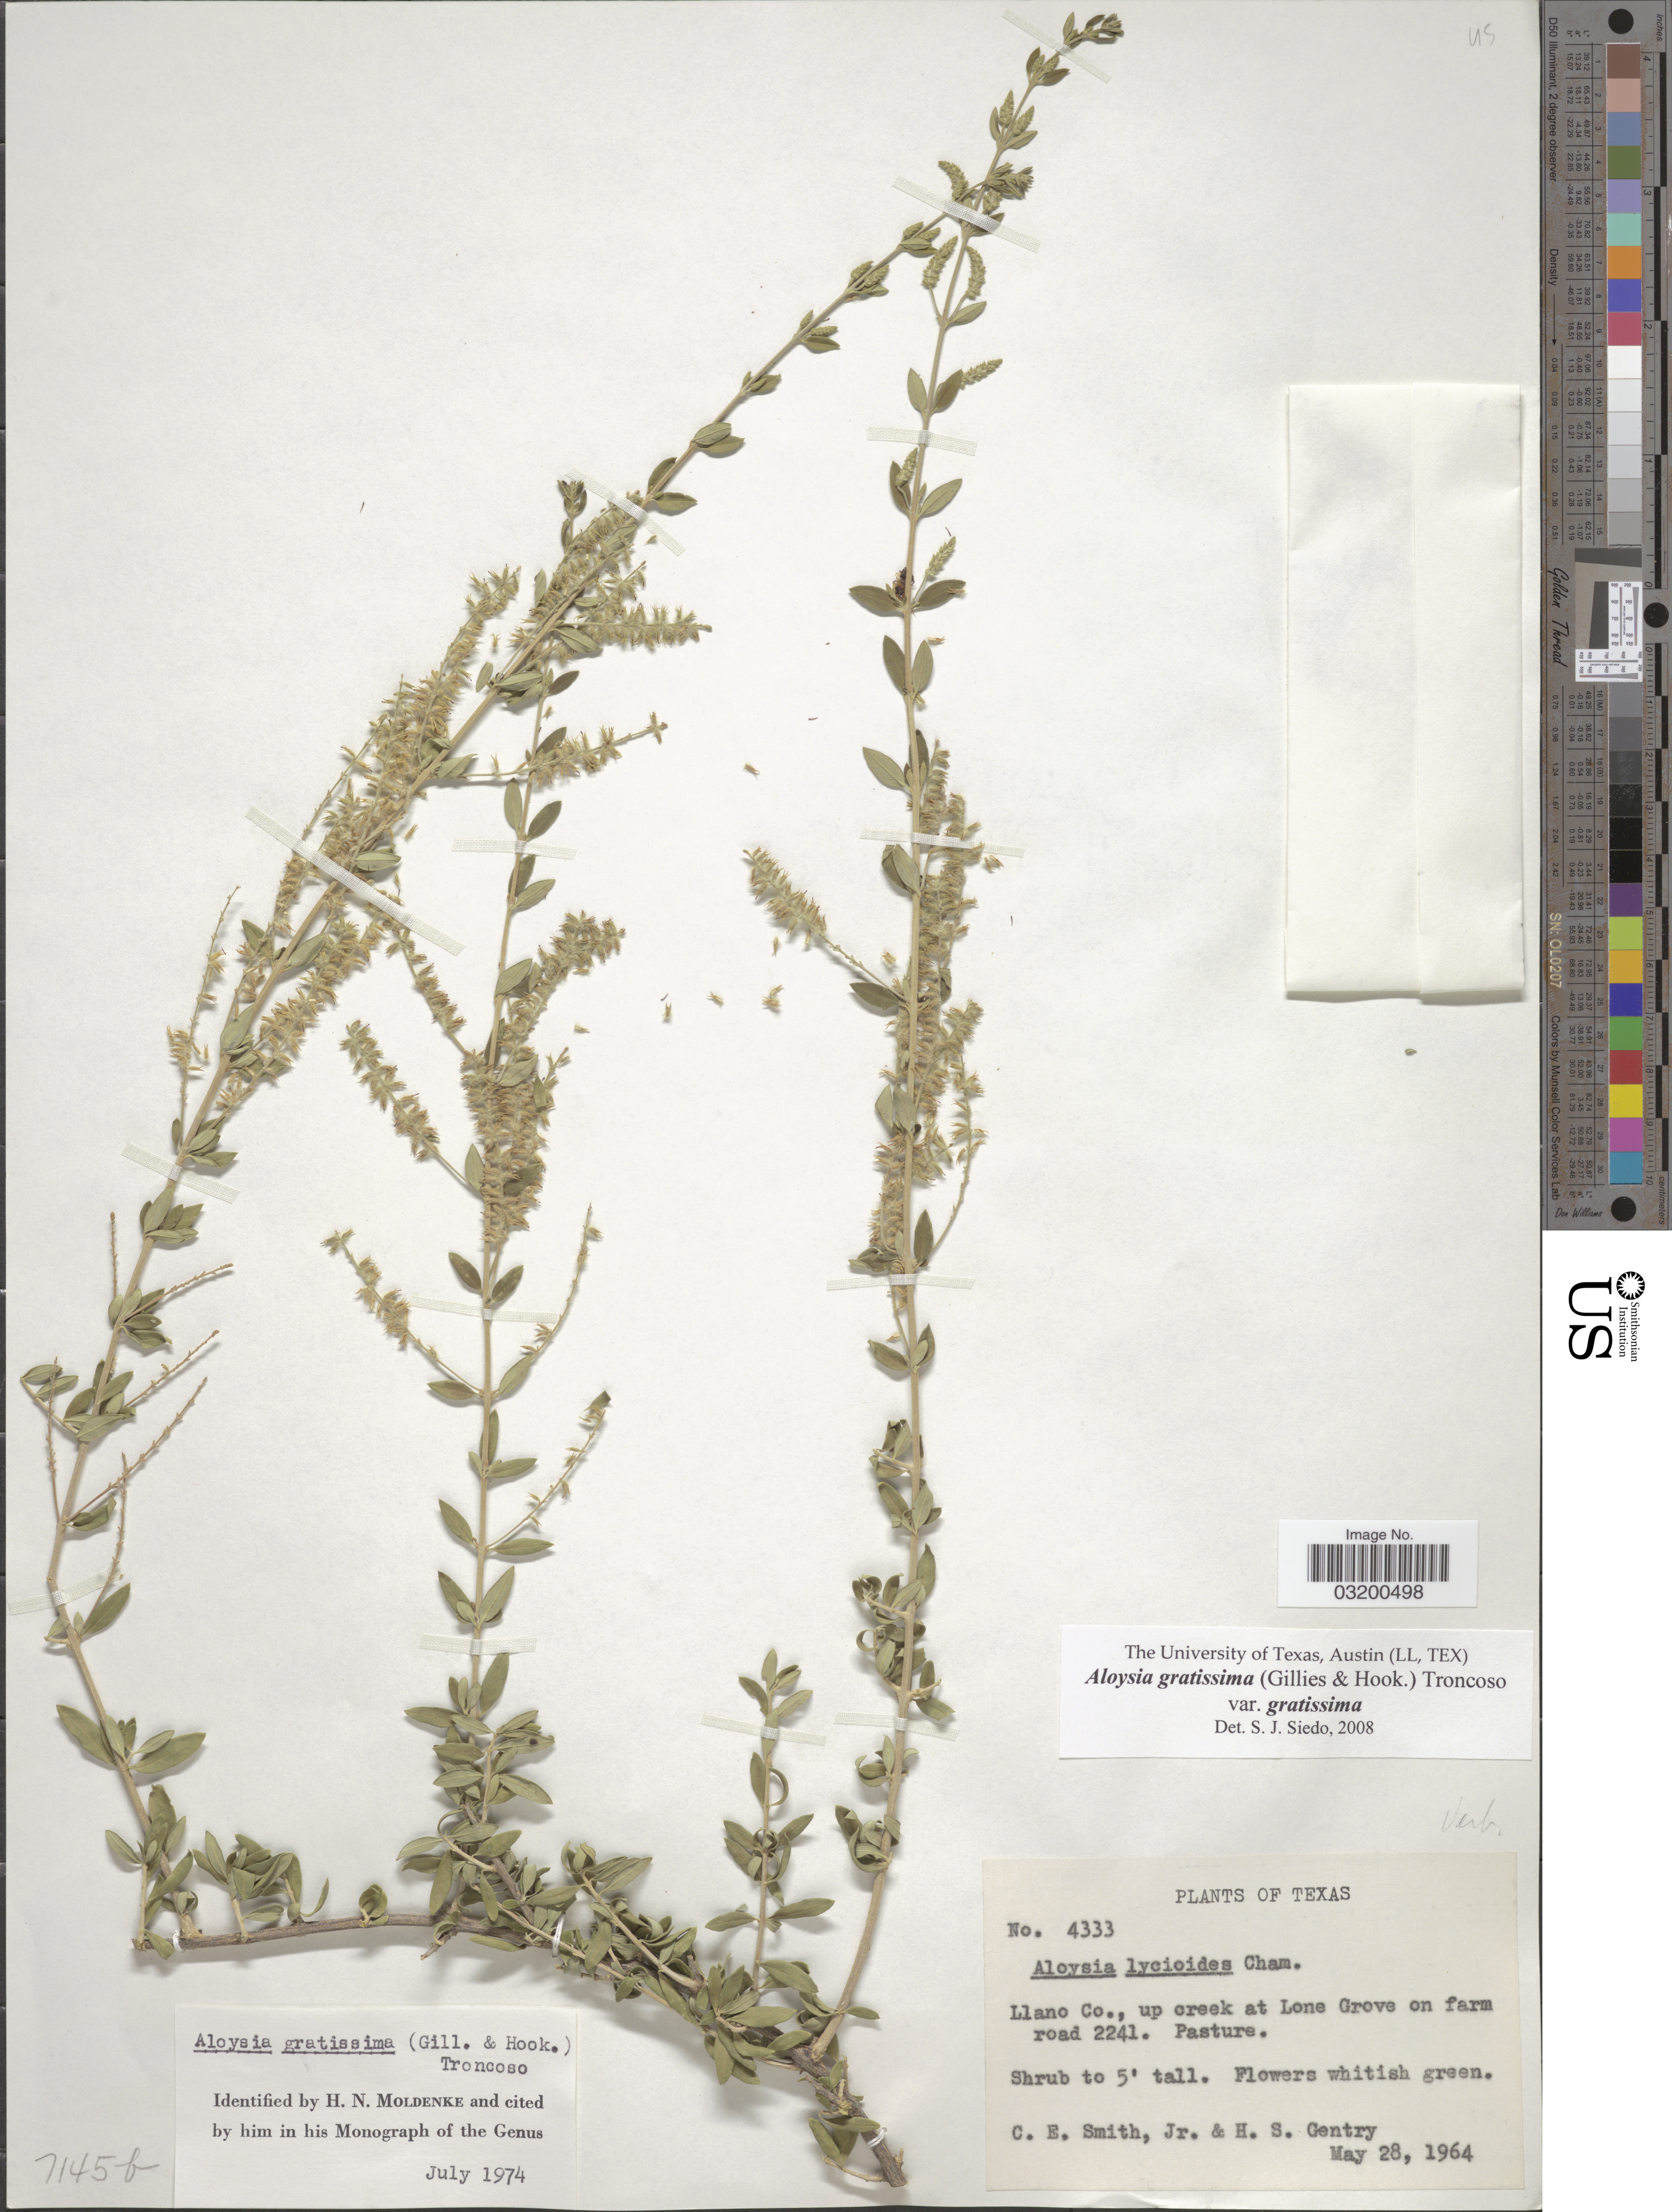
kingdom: Plantae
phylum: Tracheophyta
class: Magnoliopsida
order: Lamiales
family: Verbenaceae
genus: Aloysia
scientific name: Aloysia gratissima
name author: (Gillies & Hook.) Tronc.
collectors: C. E. Smith Jr. & H. S. Gentry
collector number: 4333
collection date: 1964-05-28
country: United States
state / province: Texas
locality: Llano Co., up creek at Lone Grove on farm road 2241. Pasture.